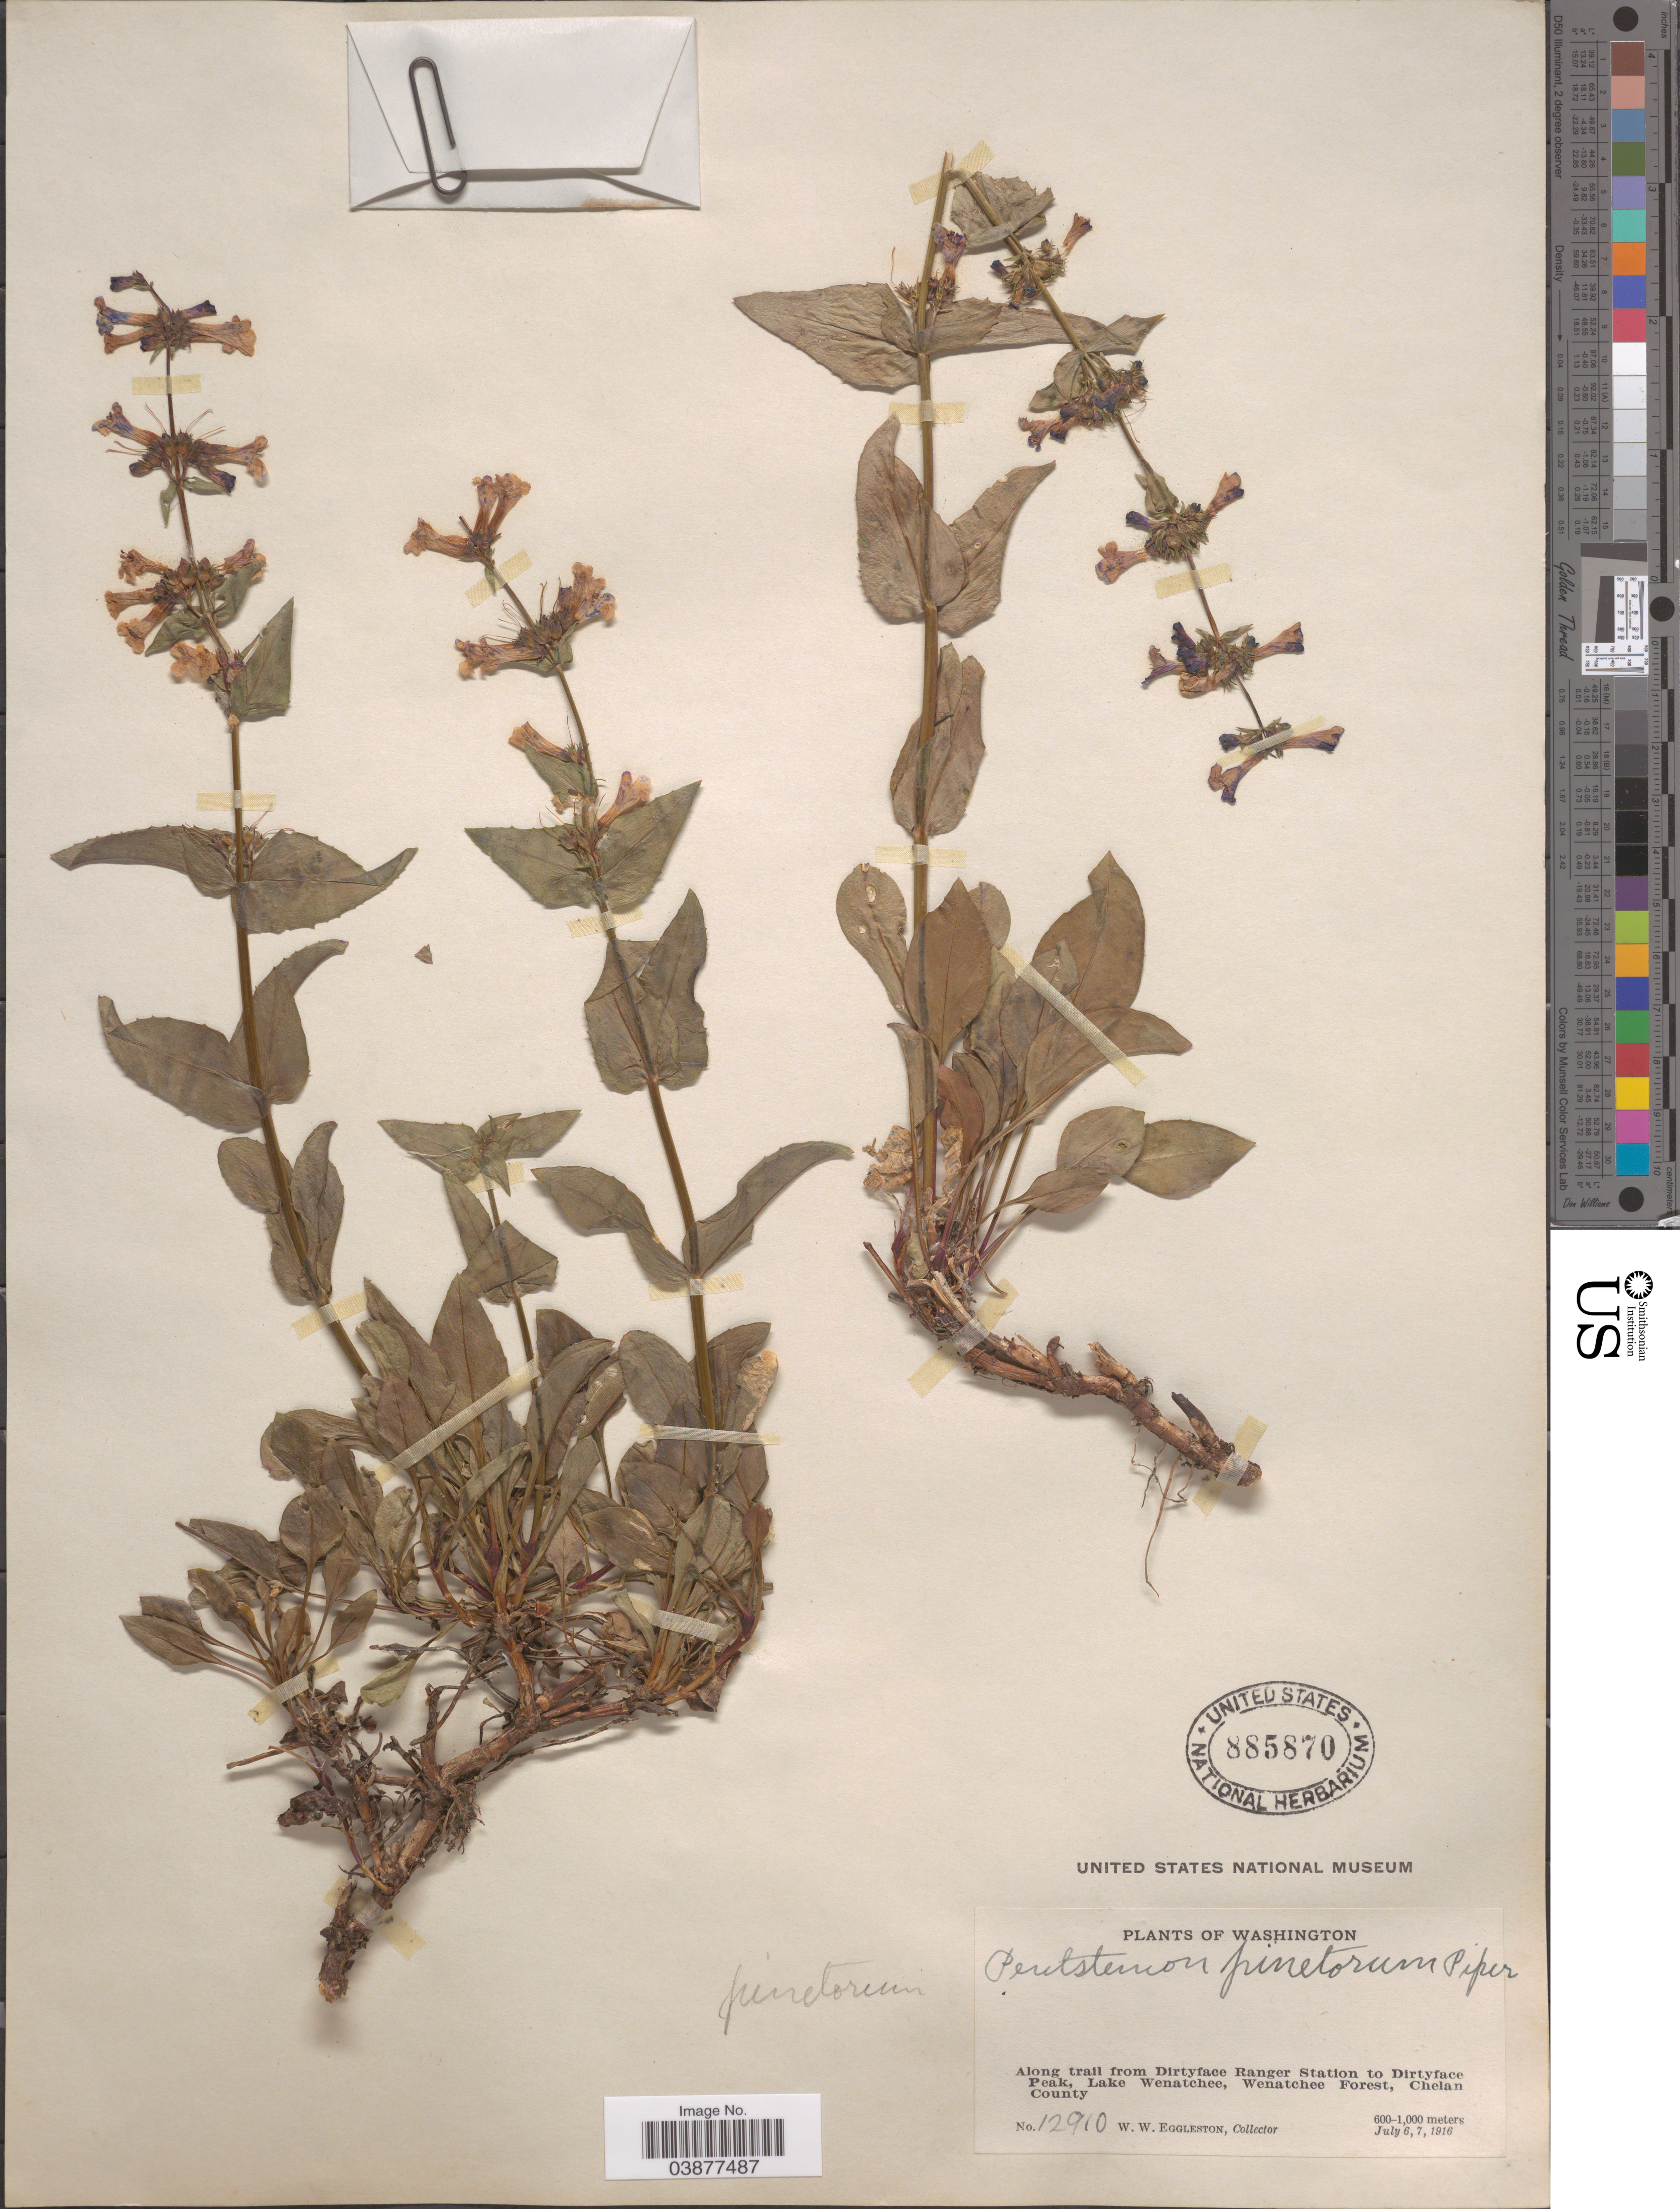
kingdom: Plantae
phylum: Tracheophyta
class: Magnoliopsida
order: Lamiales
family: Plantaginaceae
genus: Penstemon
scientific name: Penstemon pruinosus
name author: Douglas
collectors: W. W. Eggleston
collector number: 12910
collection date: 1916-07-06/1916-07-07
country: United States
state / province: Washington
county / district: Chelan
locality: Along trail from Dirtyface Ranger Station to Dirtyface Peak, Lake Wenatchee, Wenatchee Forest, Chelan County.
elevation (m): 600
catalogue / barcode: US 885870